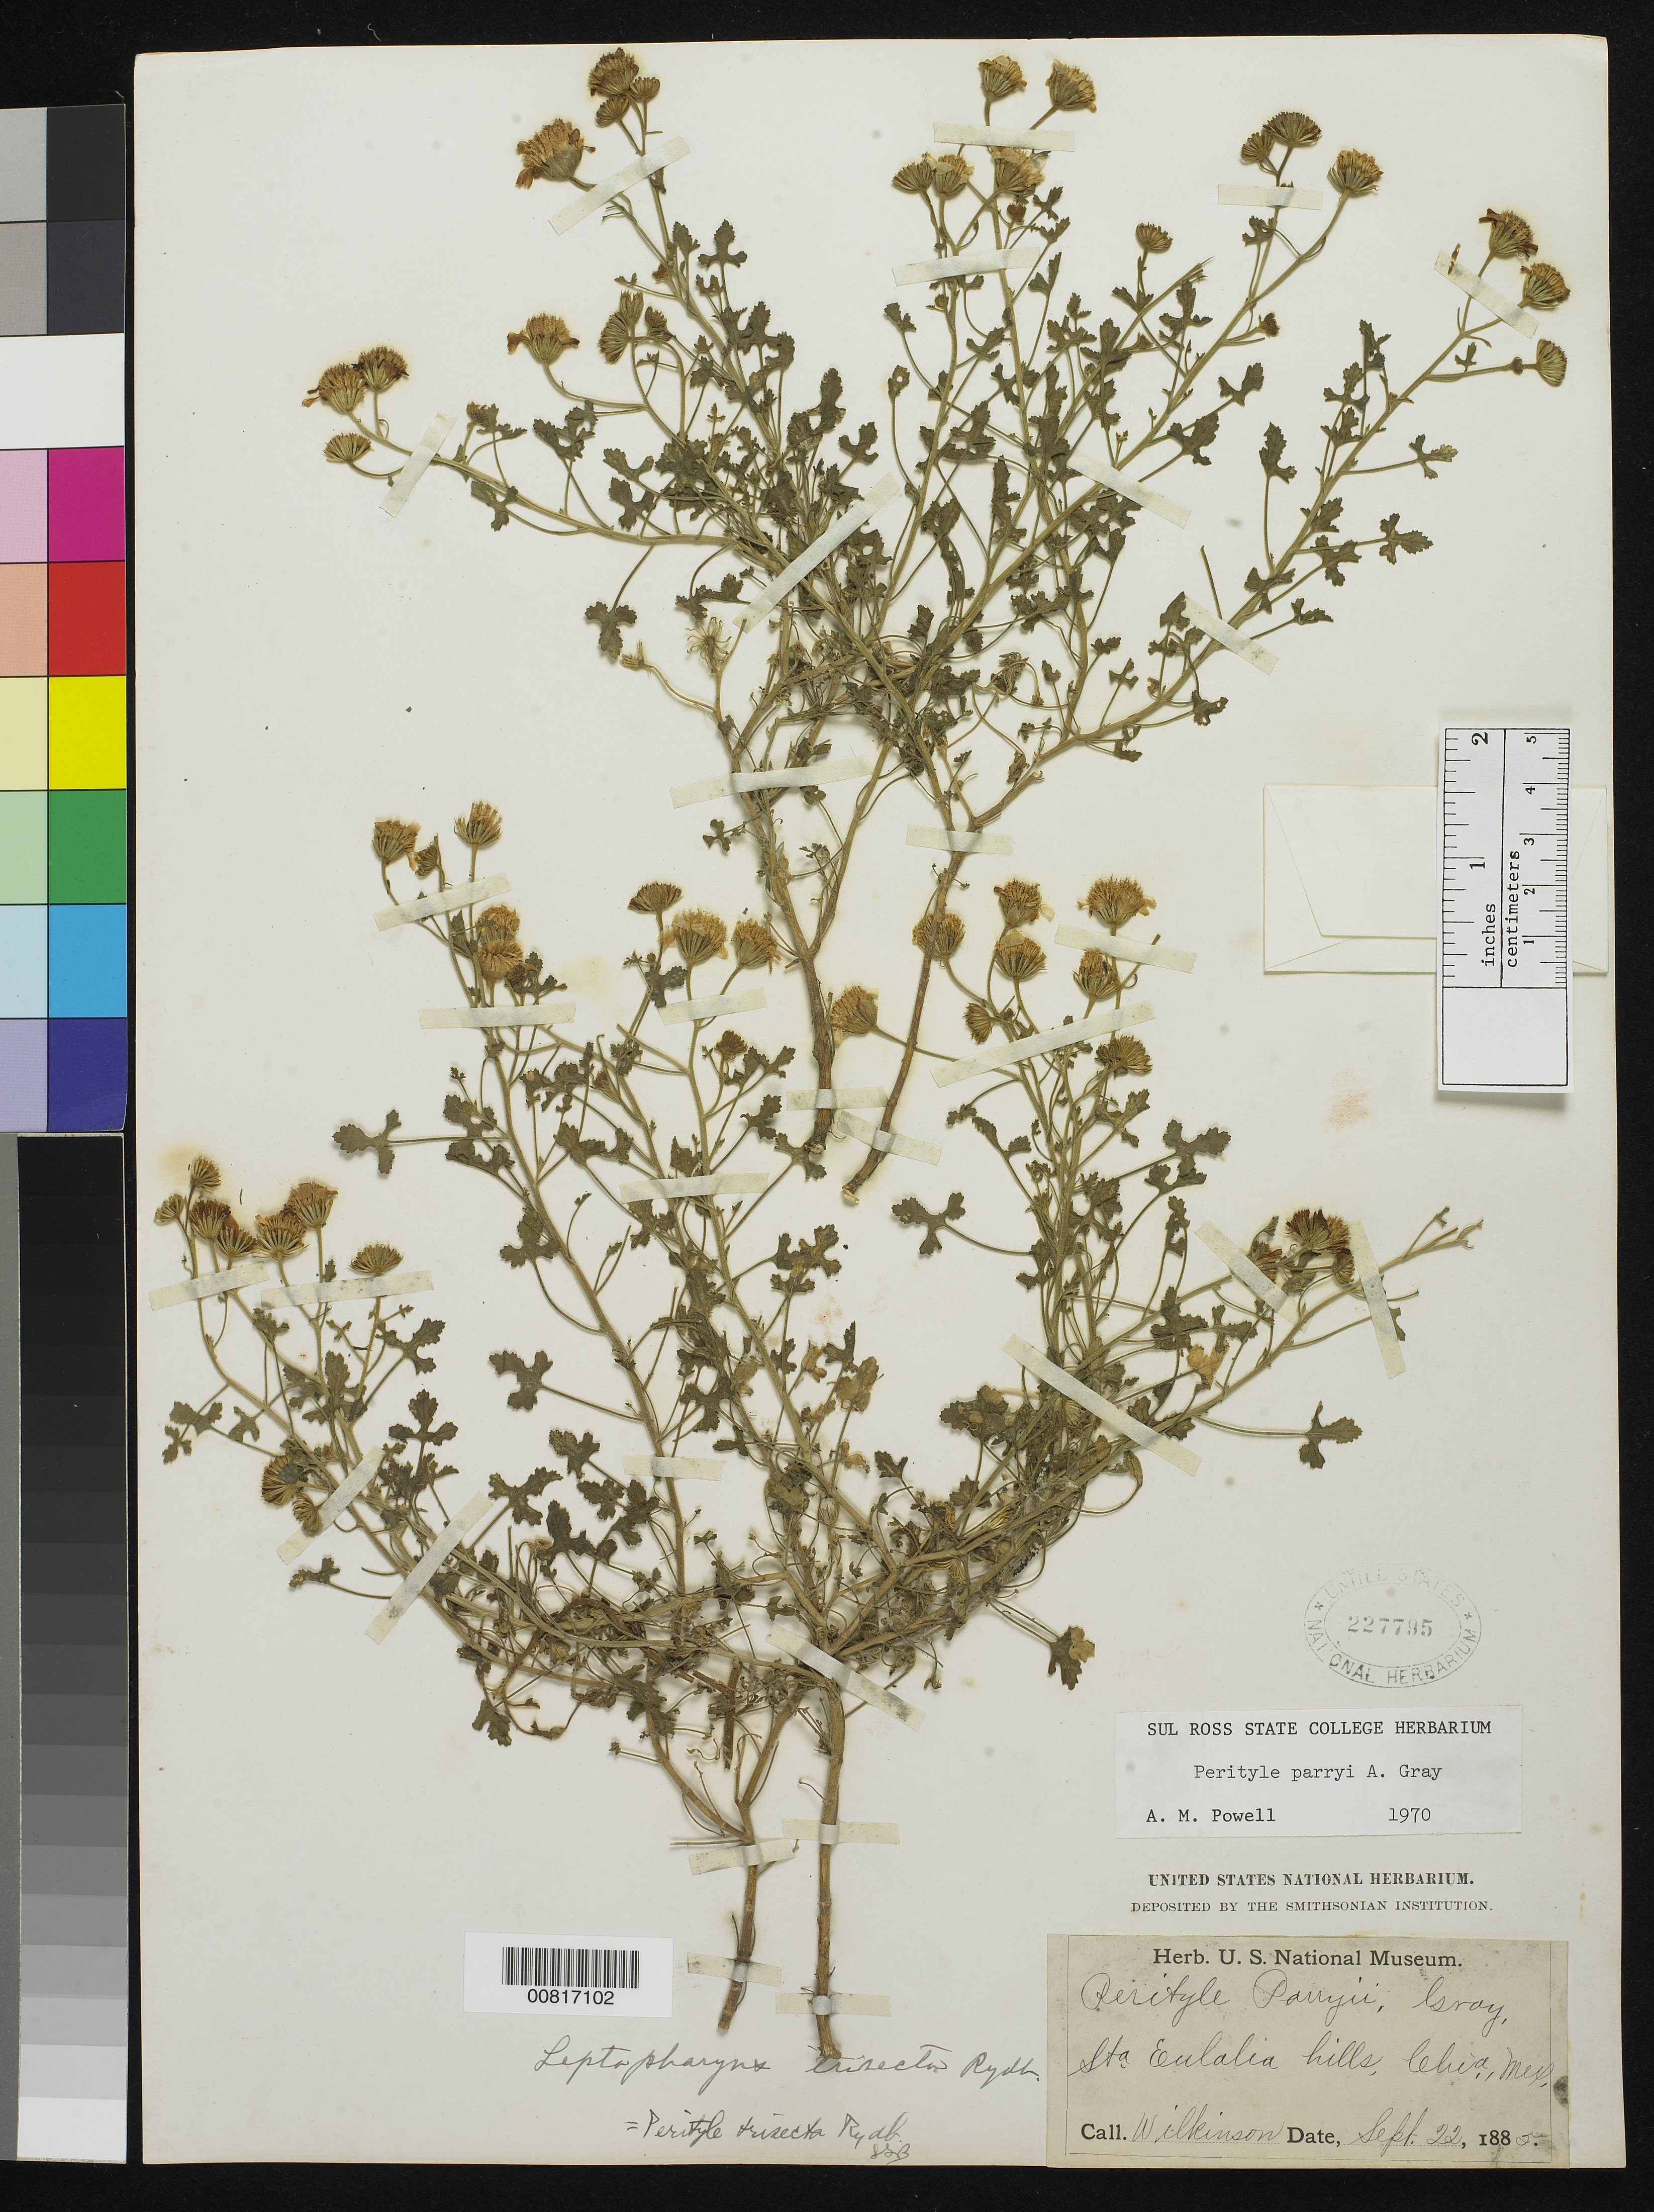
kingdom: Plantae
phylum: Tracheophyta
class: Magnoliopsida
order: Asterales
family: Asteraceae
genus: Perityle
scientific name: Perityle parryi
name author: A. Gray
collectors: E. Wilkinson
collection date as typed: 22 Sep 1885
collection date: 1885-09-22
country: Mexico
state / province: Chihuahua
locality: Sta. Eulalia Hills, Chihuahua.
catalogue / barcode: US 227795